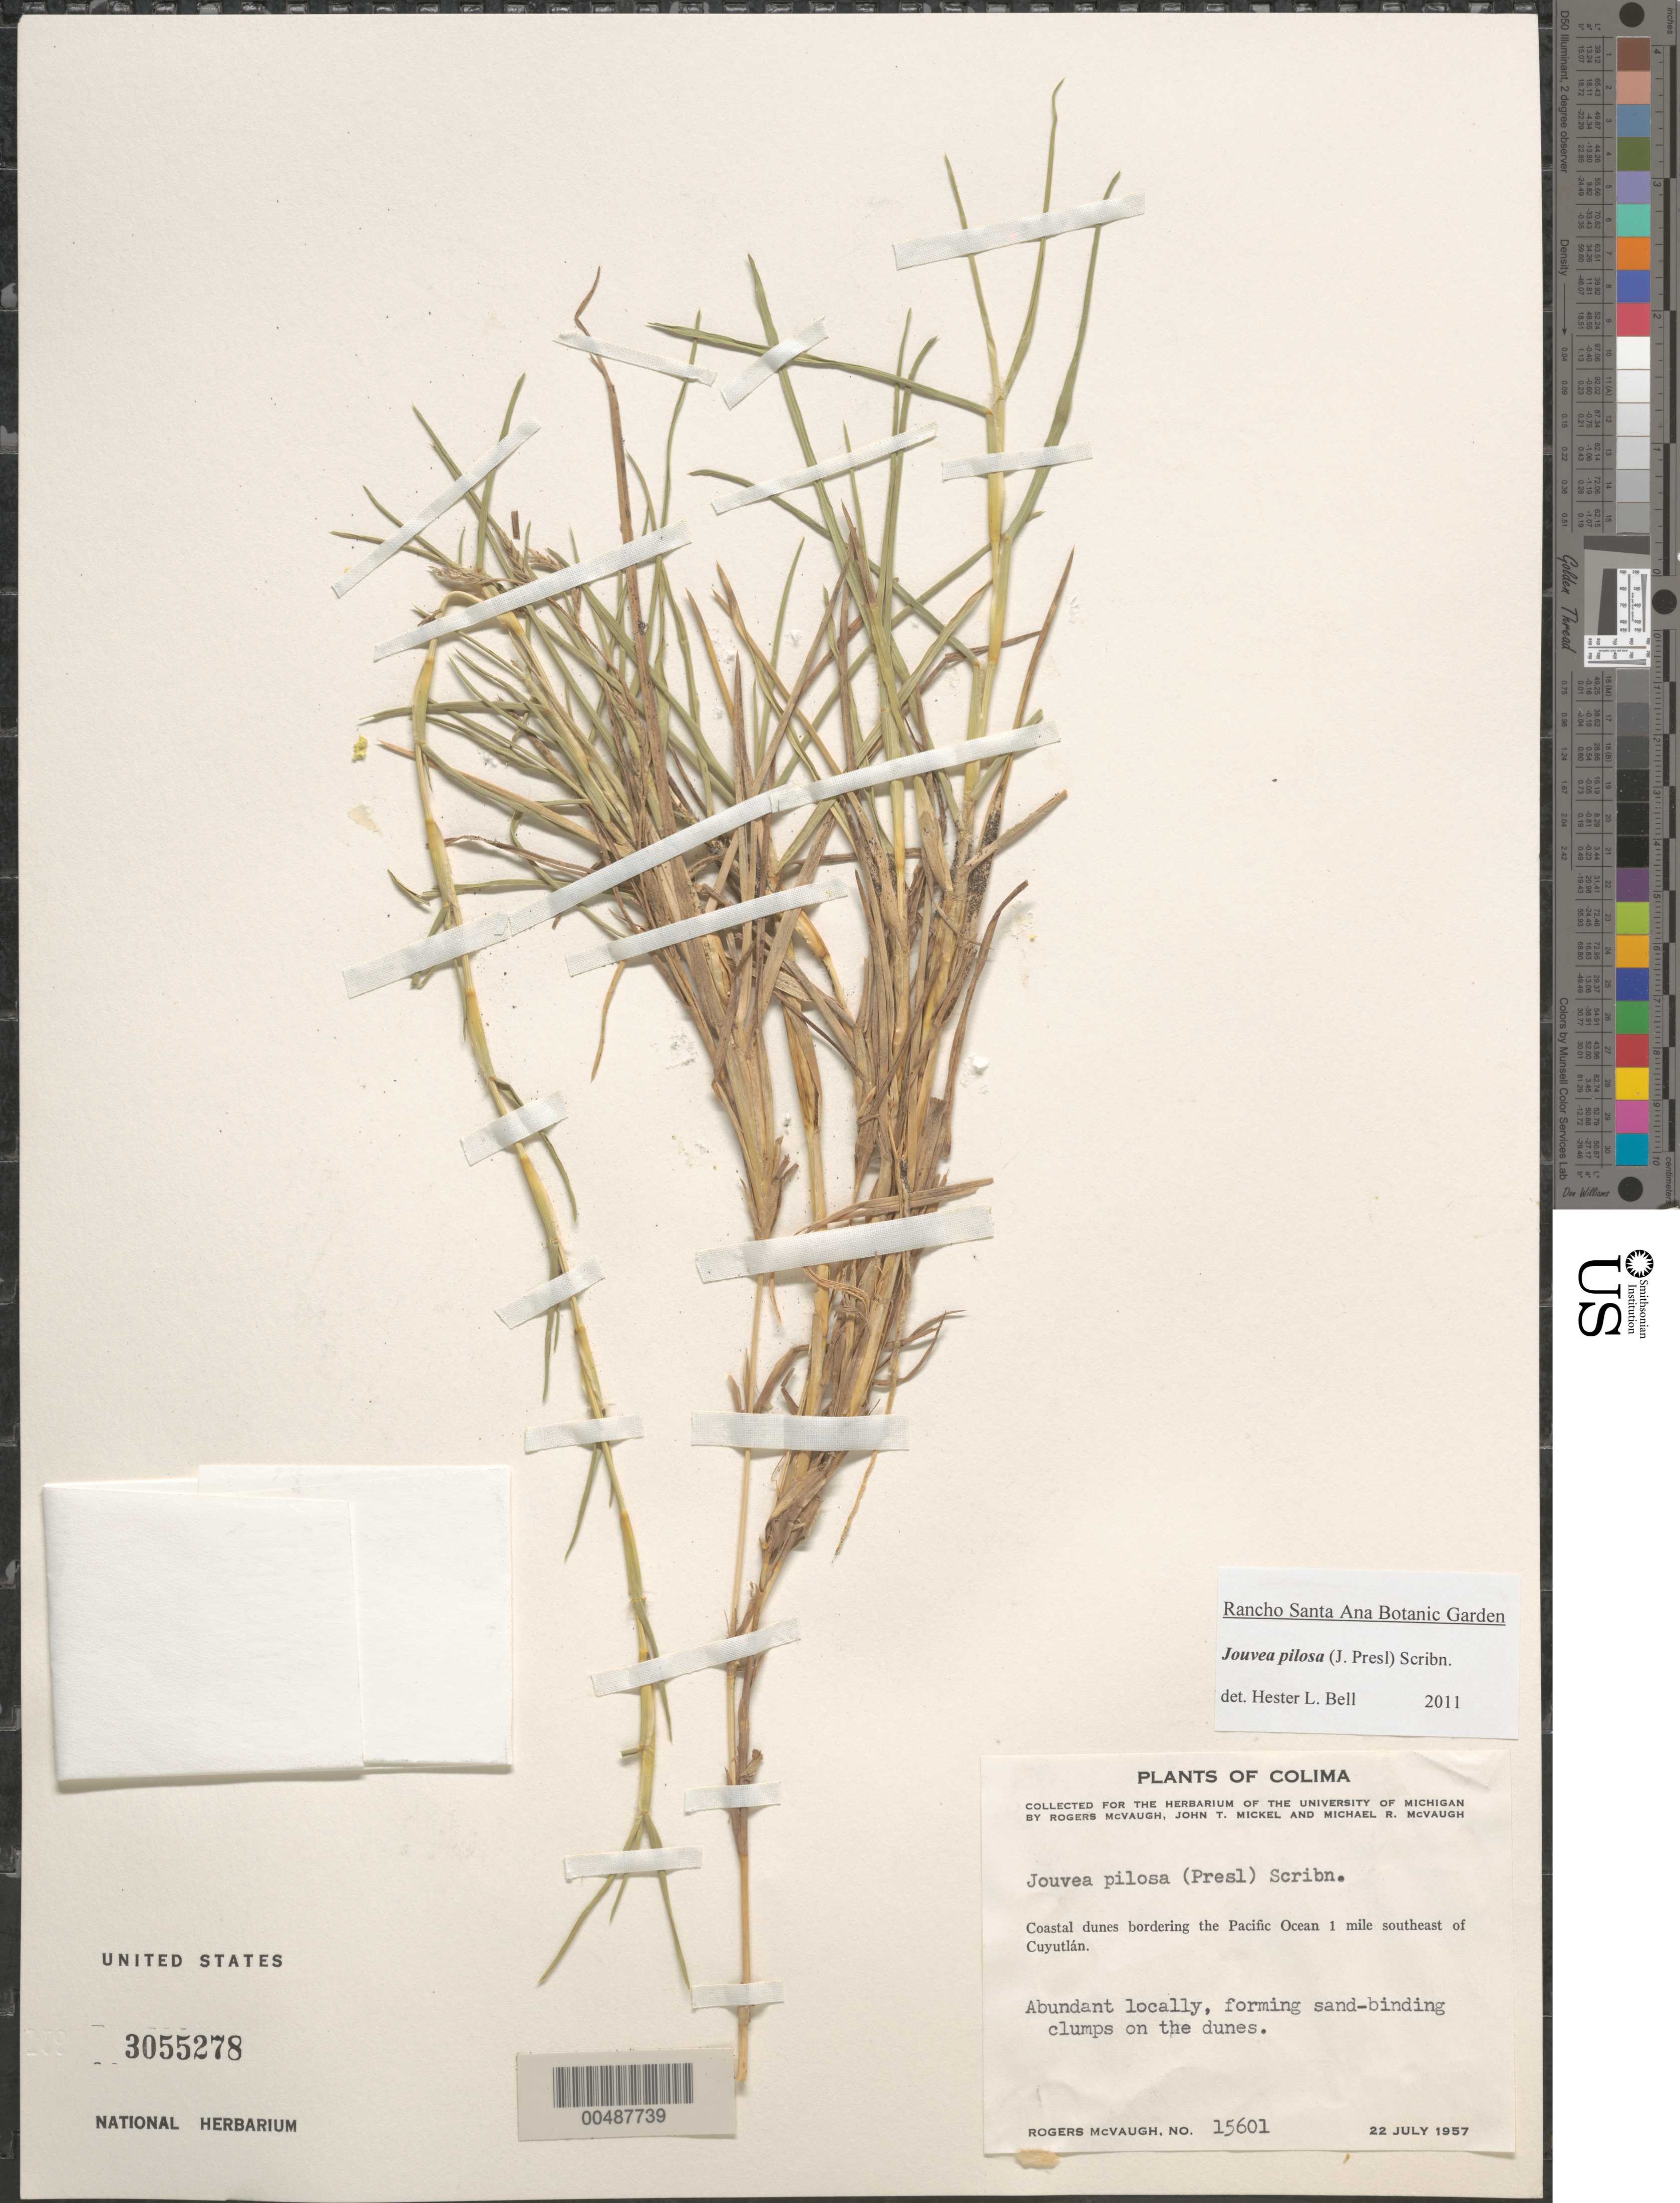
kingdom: Plantae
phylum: Tracheophyta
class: Liliopsida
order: Poales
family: Poaceae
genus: Jouvea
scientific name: Jouvea pilosa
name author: (J. Presl) Scribn.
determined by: Bell, H. L.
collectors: R. McVaugh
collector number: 15601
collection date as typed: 22 Jul 1957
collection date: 1957-07-22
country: Mexico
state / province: Colima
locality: Bordering the Pacific Ocean 1 mi SE of Cuyutlán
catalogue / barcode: US 3055278